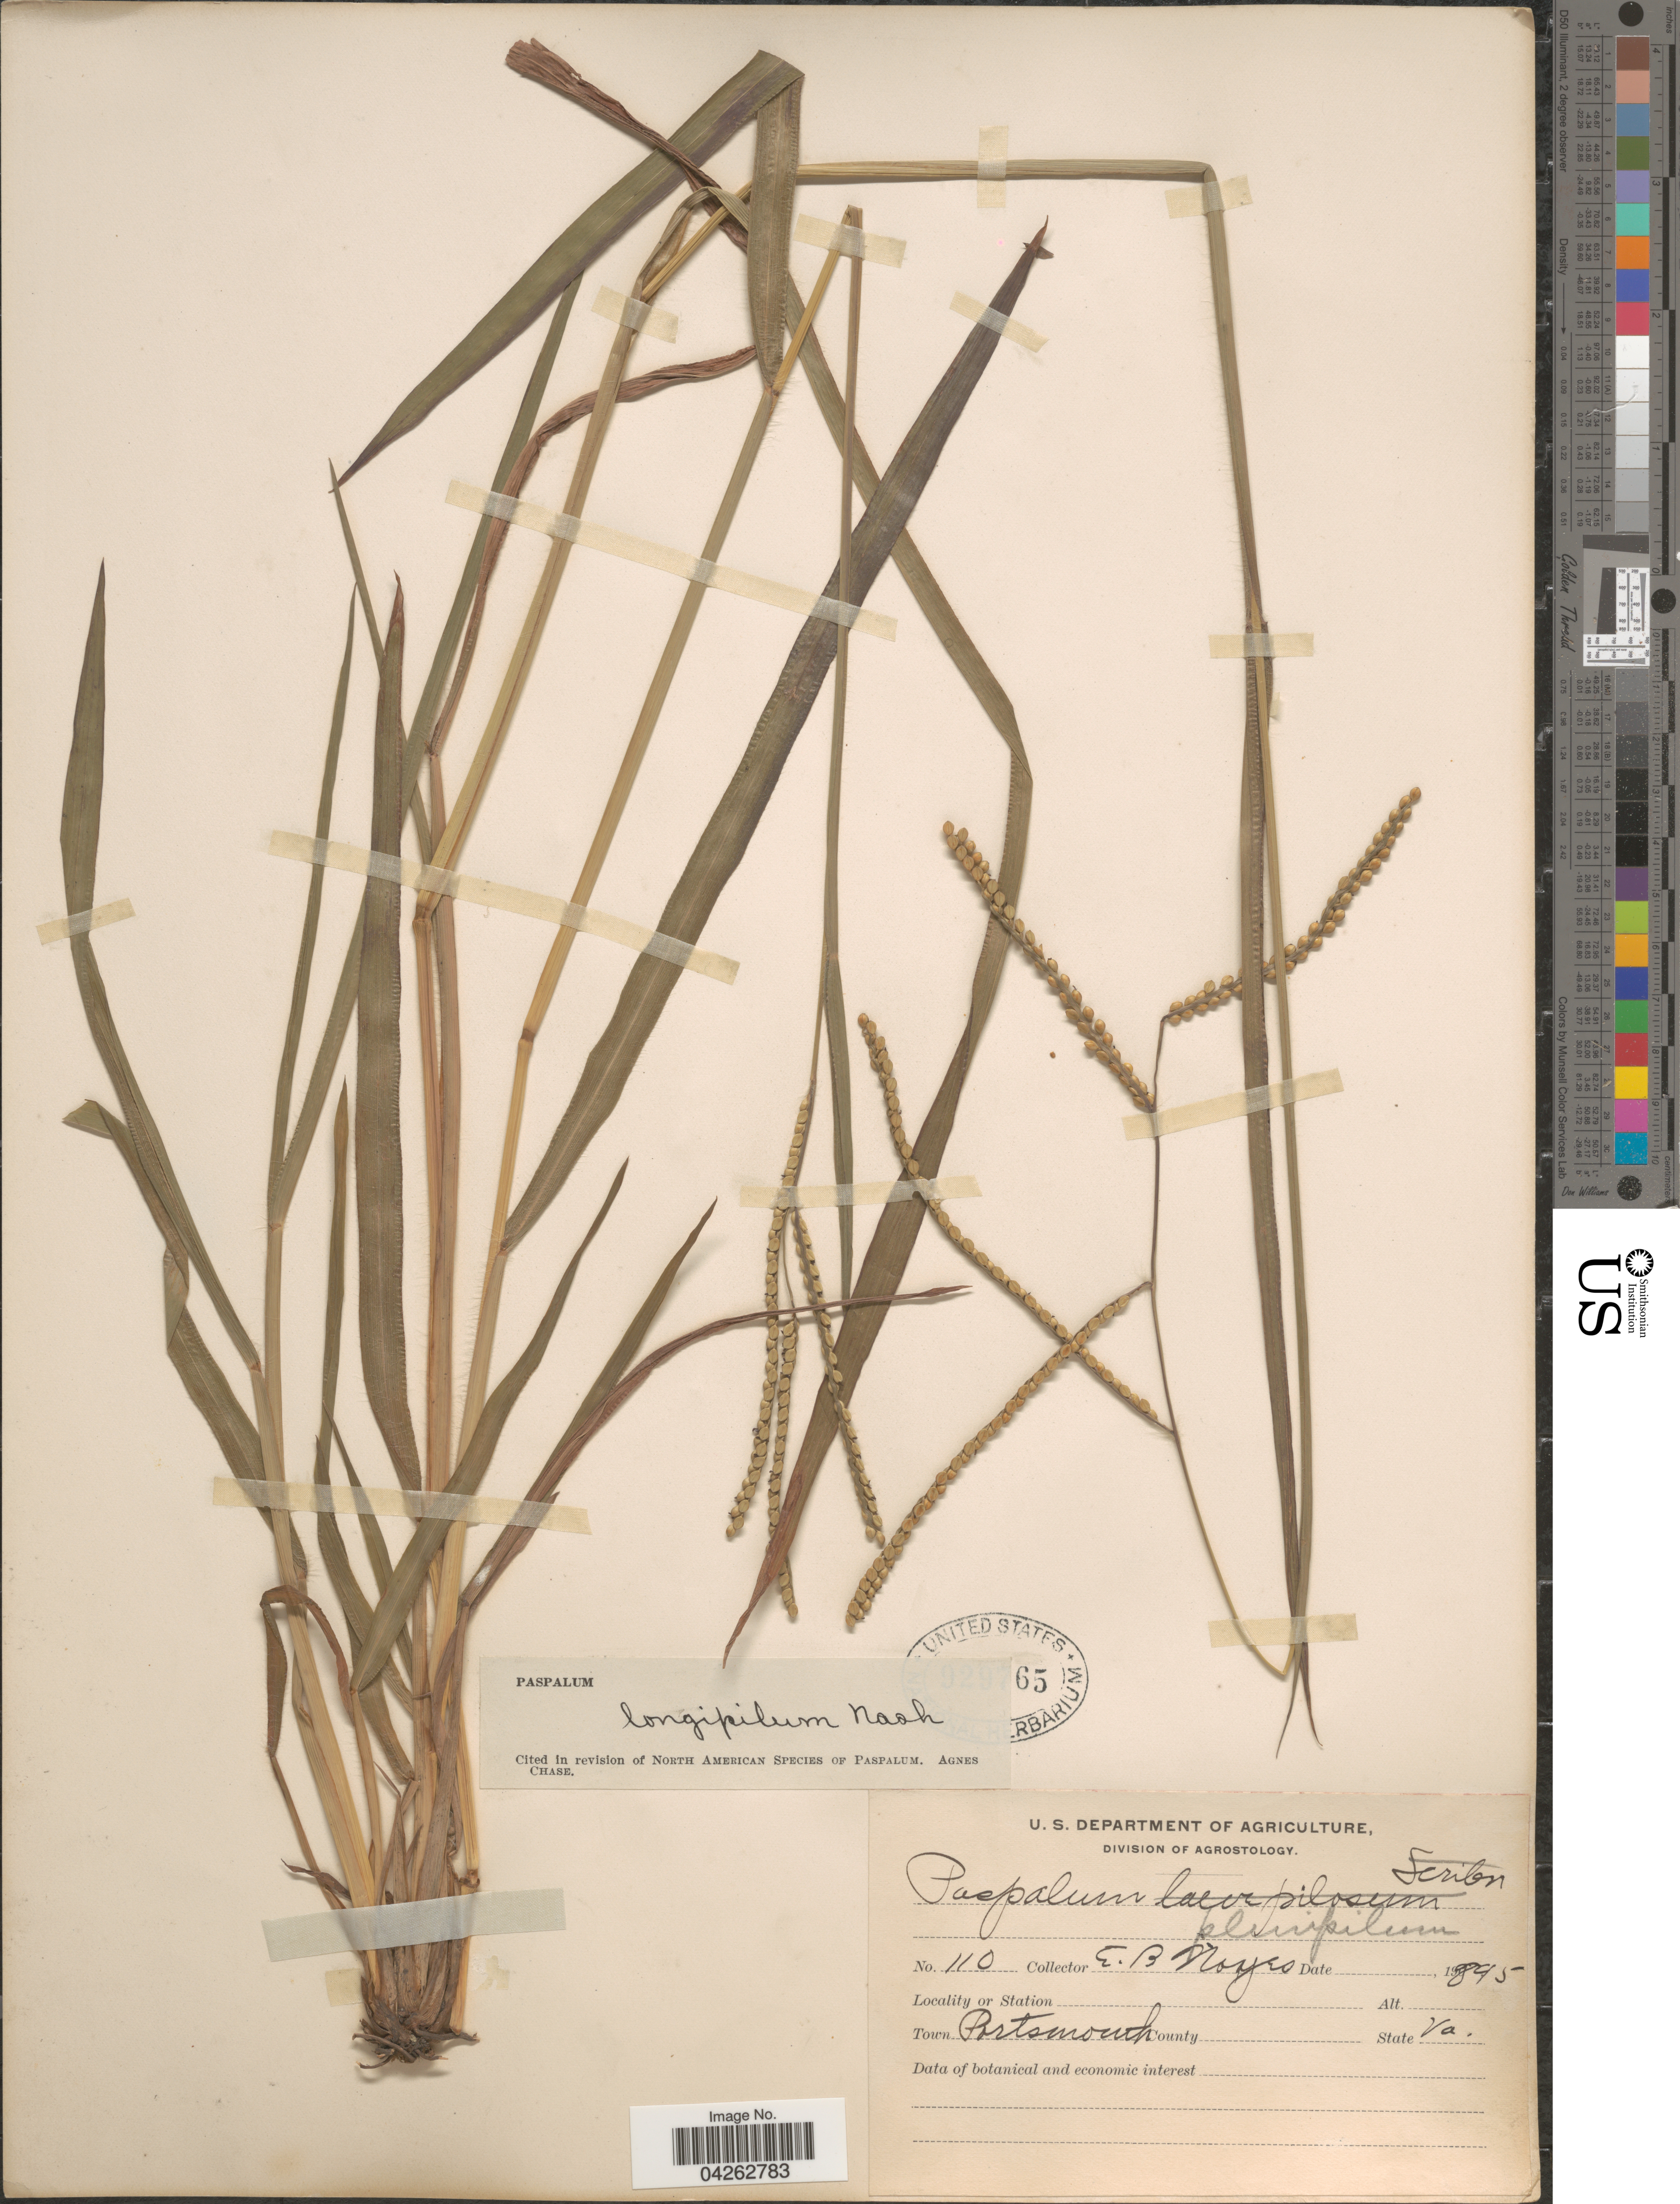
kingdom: Plantae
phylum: Tracheophyta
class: Liliopsida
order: Poales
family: Poaceae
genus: Paspalum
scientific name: Paspalum longipilum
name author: Nash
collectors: E. Noyes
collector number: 110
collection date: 1895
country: United States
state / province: Virginia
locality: Town Portsmouth.